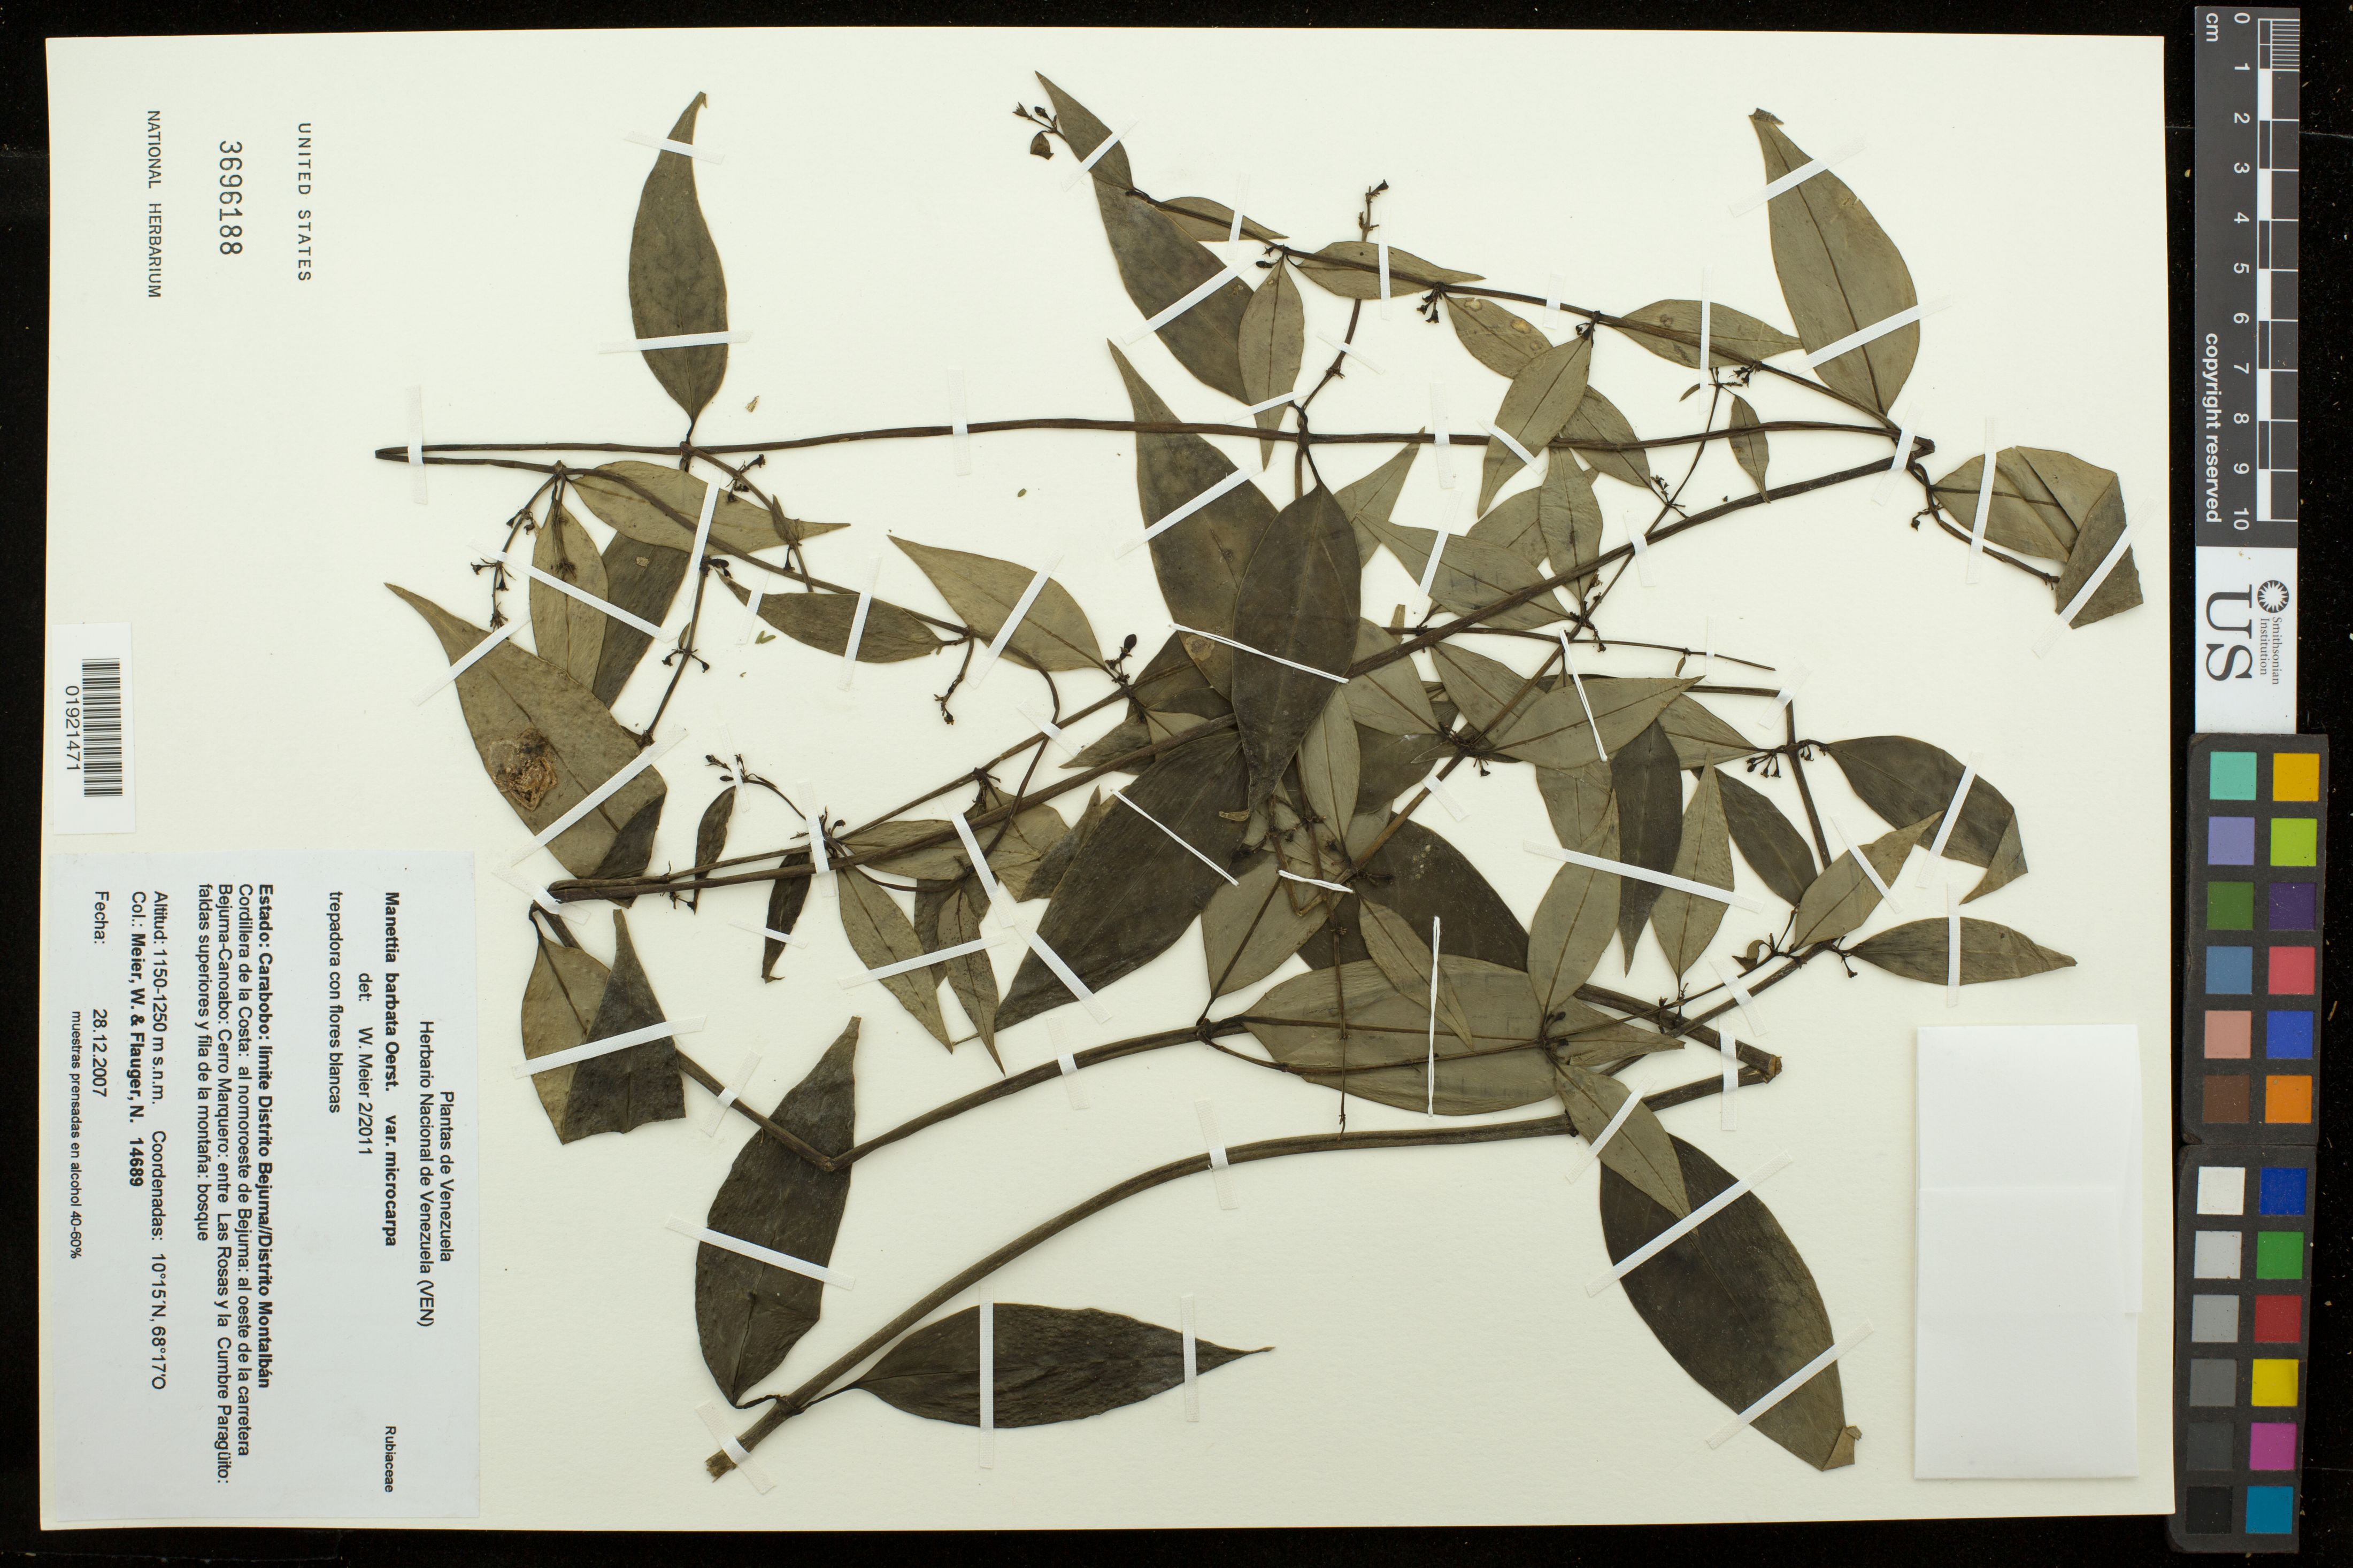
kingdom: Plantae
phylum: Tracheophyta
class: Magnoliopsida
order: Gentianales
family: Rubiaceae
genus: Manettia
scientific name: Manettia barbata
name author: Oerst.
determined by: Meier, Winfried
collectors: W. Meier & N. Flauger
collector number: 14689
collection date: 2007-12-28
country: Venezuela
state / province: Carabobo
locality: Limite Distrito Bejuma/ Distrito Montalban. Cordillera de la Costa: al normoroeste de Bejuma: al oeste de la carretera Bejuma-Canoabo: Cerro Marquero: entre Las Rosas y la Cumbre Paraguito.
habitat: Faldas superiores y fila de la montana: bosque.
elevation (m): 1150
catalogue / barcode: US 3696188